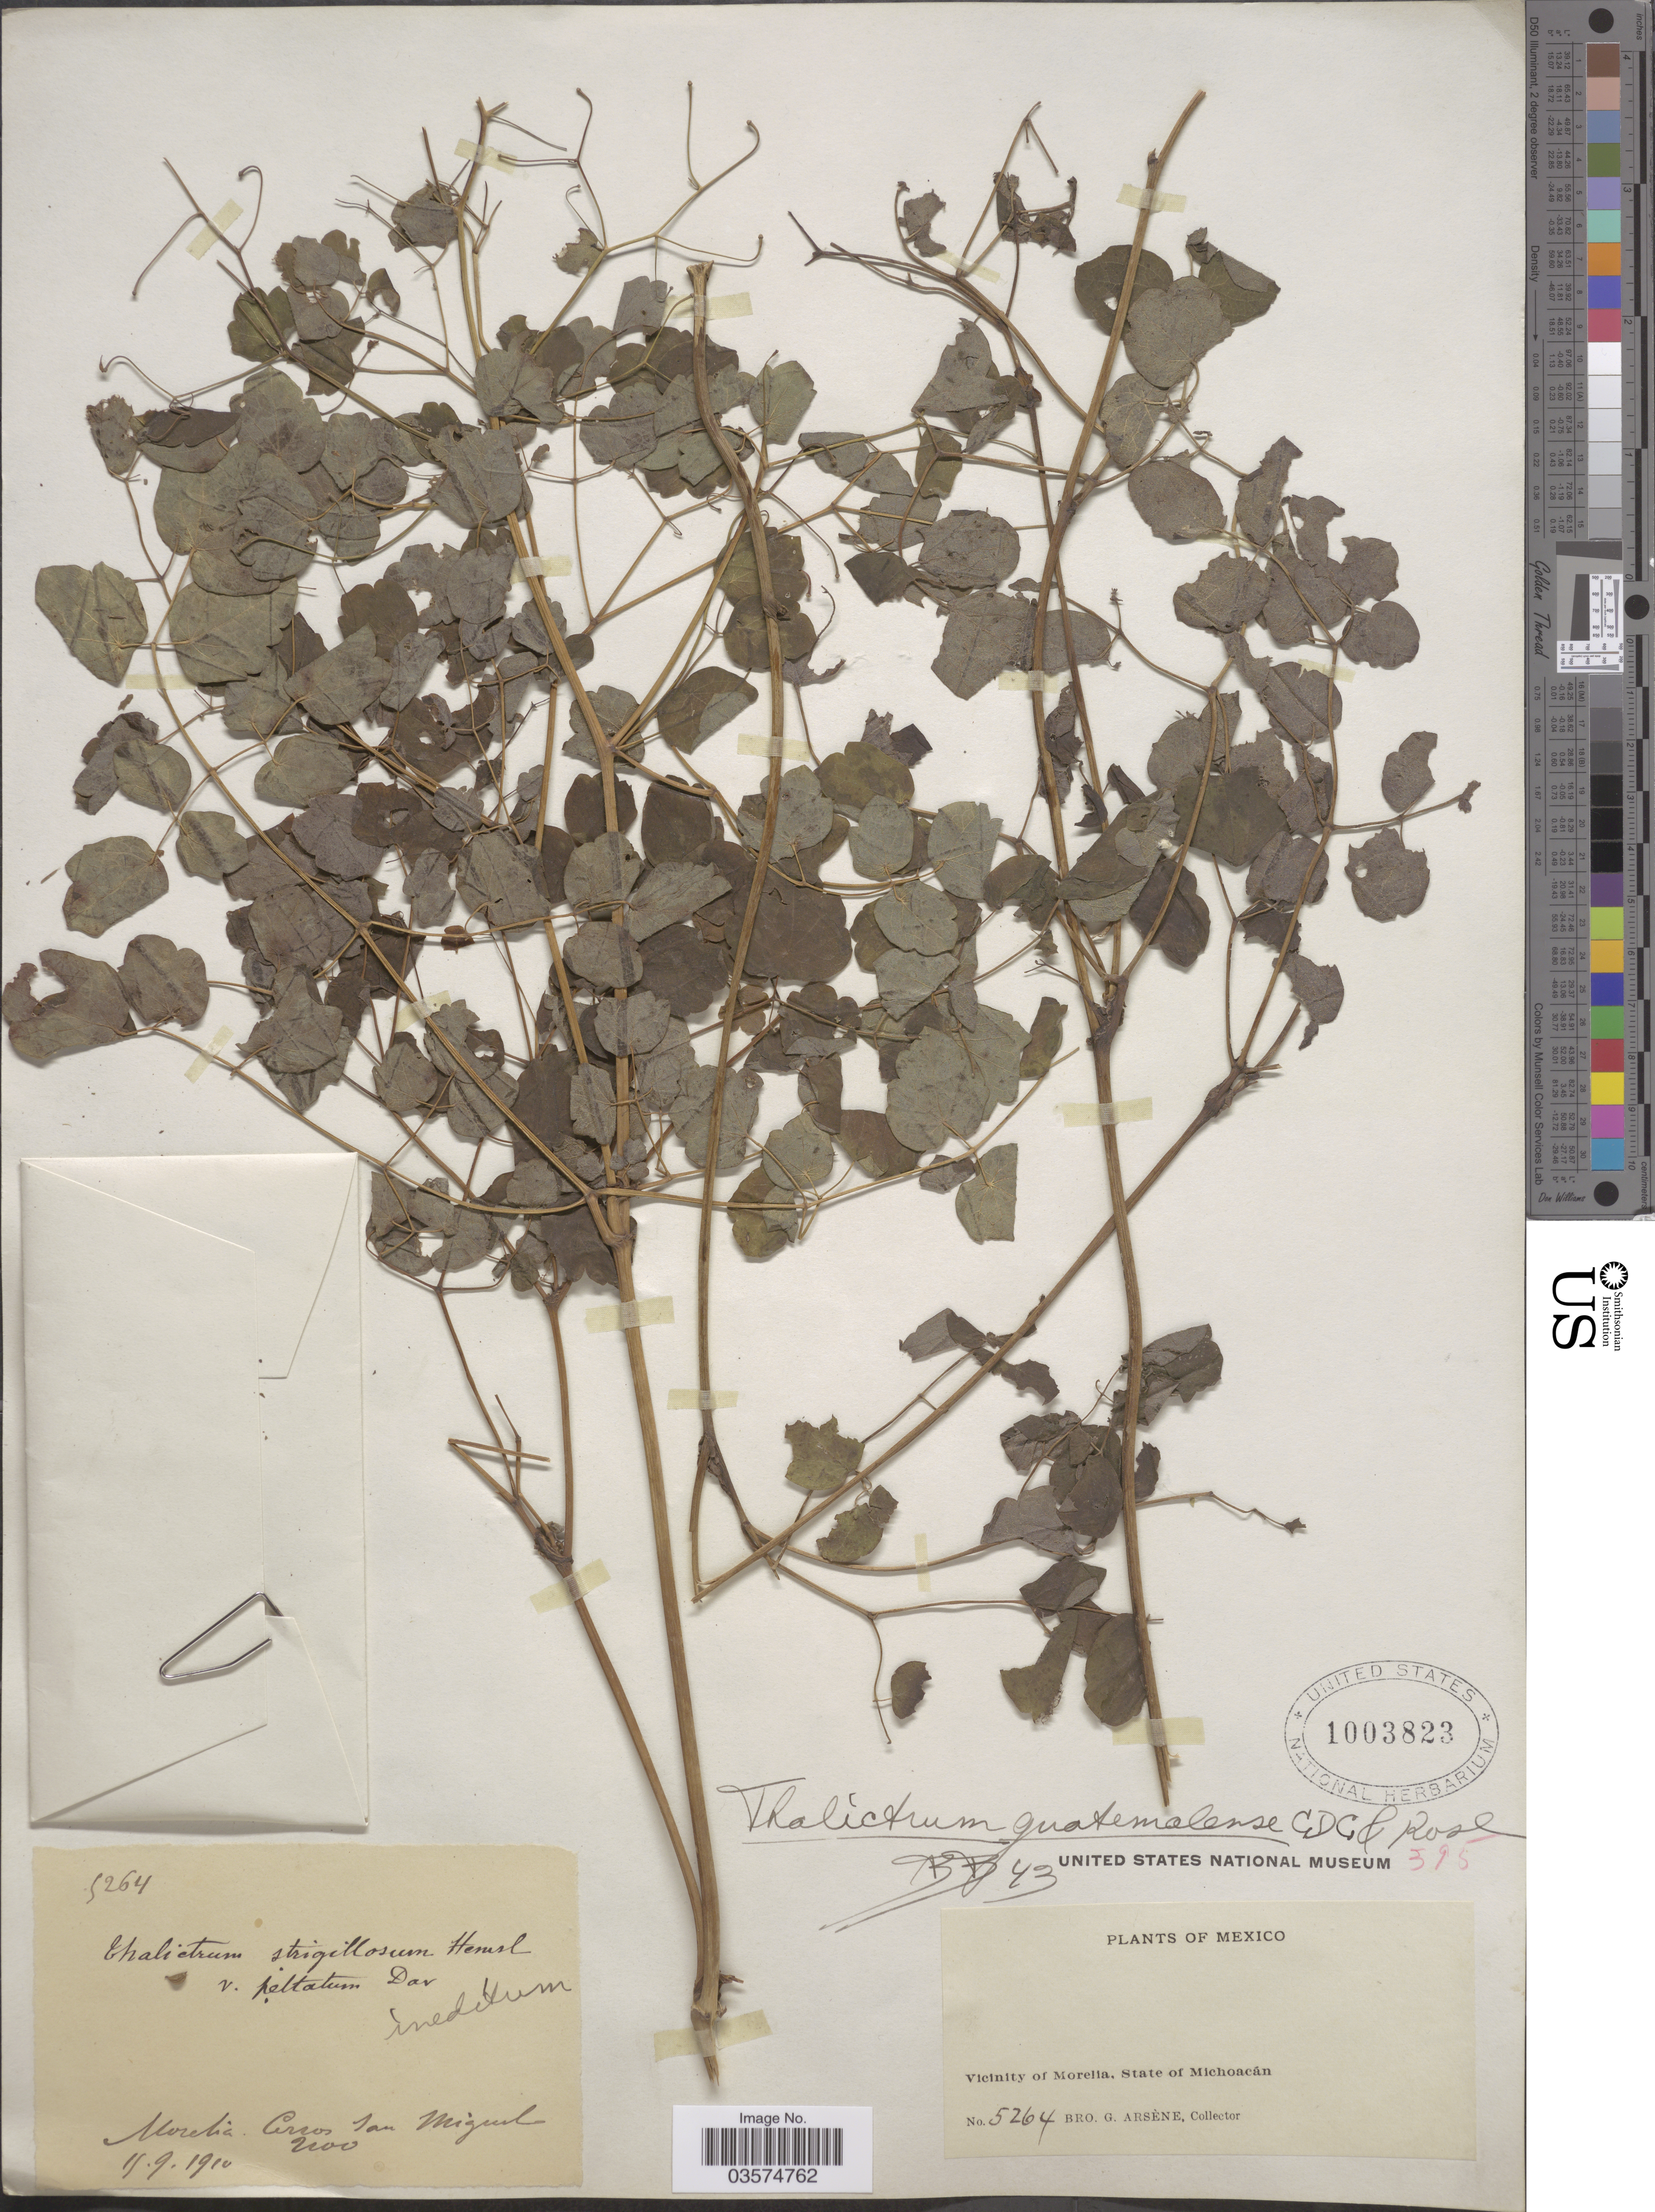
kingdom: Plantae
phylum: Tracheophyta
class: Magnoliopsida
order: Ranunculales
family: Ranunculaceae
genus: Thalictrum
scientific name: Thalictrum guatemalense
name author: C. DC. & Rose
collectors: Bro. G. Arsène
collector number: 5264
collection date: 1910-09-11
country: Mexico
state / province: Michoacán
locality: Vicinity of Morelía. Cerros San Miguel.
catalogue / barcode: US 1003823